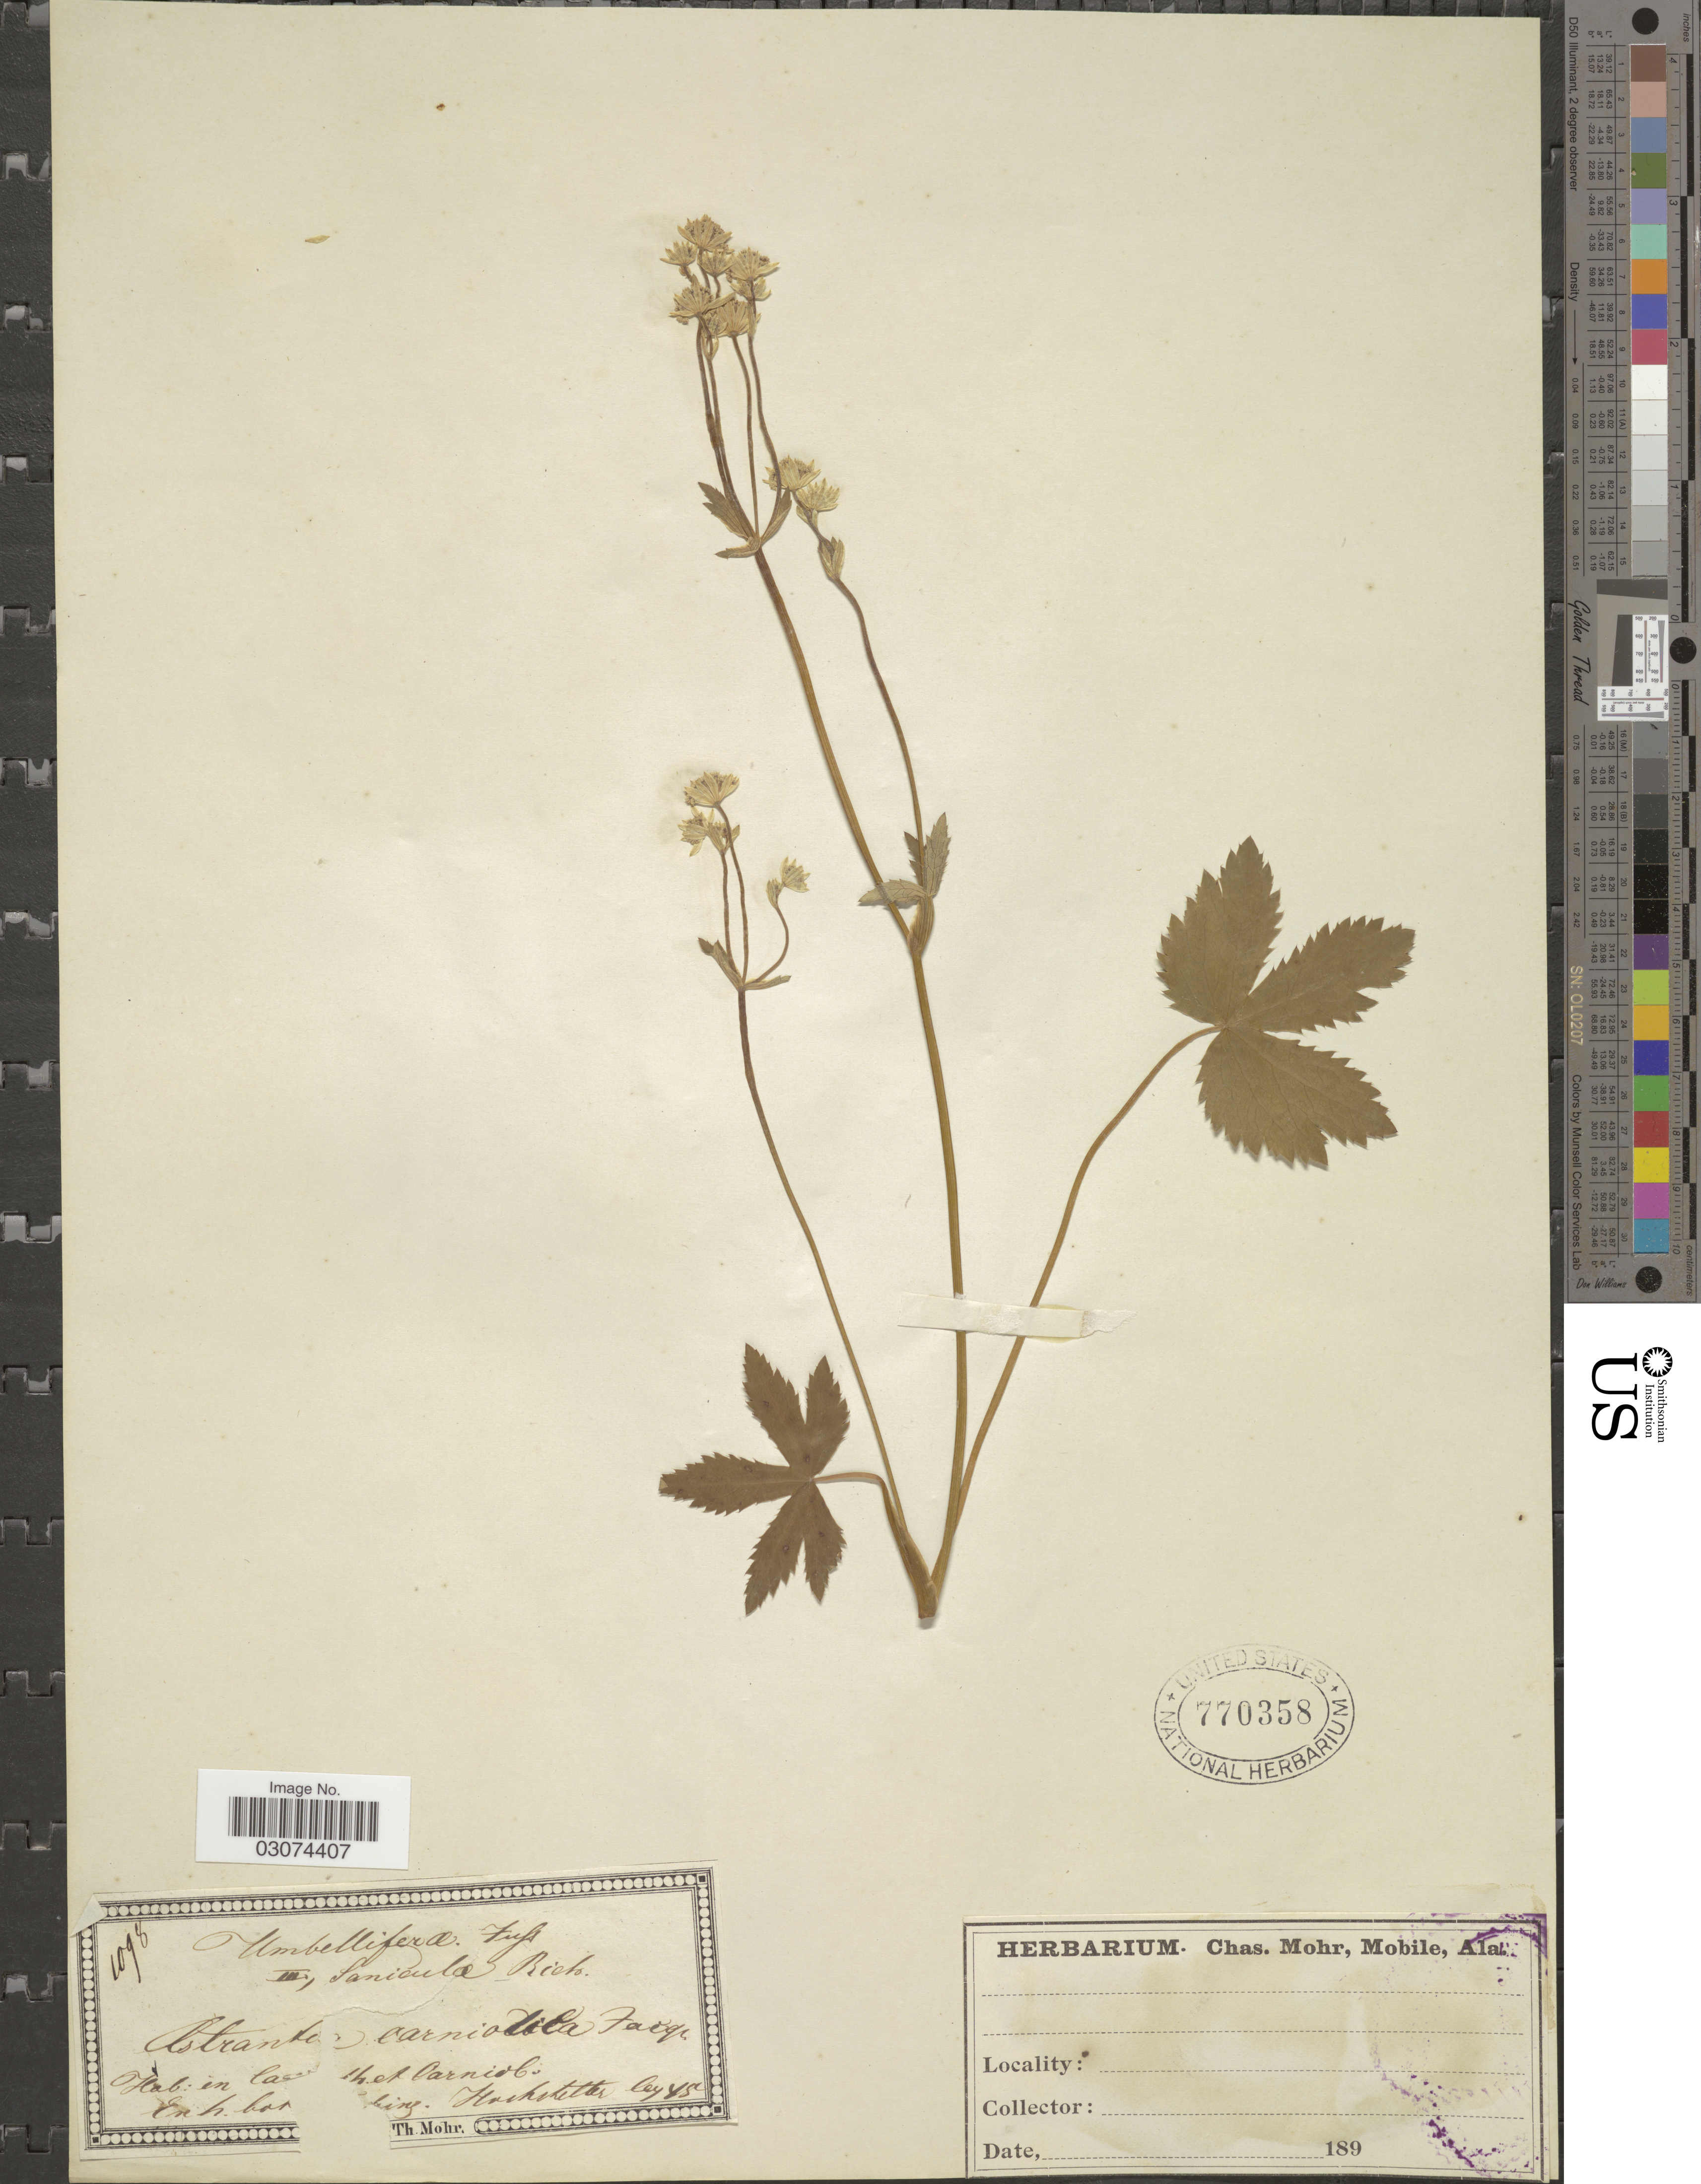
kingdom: Plantae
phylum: Tracheophyta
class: Magnoliopsida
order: Apiales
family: Apiaceae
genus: Astrantia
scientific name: Astrantia carniolica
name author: Wulfen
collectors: -. Hochstetter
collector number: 1098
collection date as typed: Transcribed d/m/y: //48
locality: In las [illegible text]h. et Carniol.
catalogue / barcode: US 770358